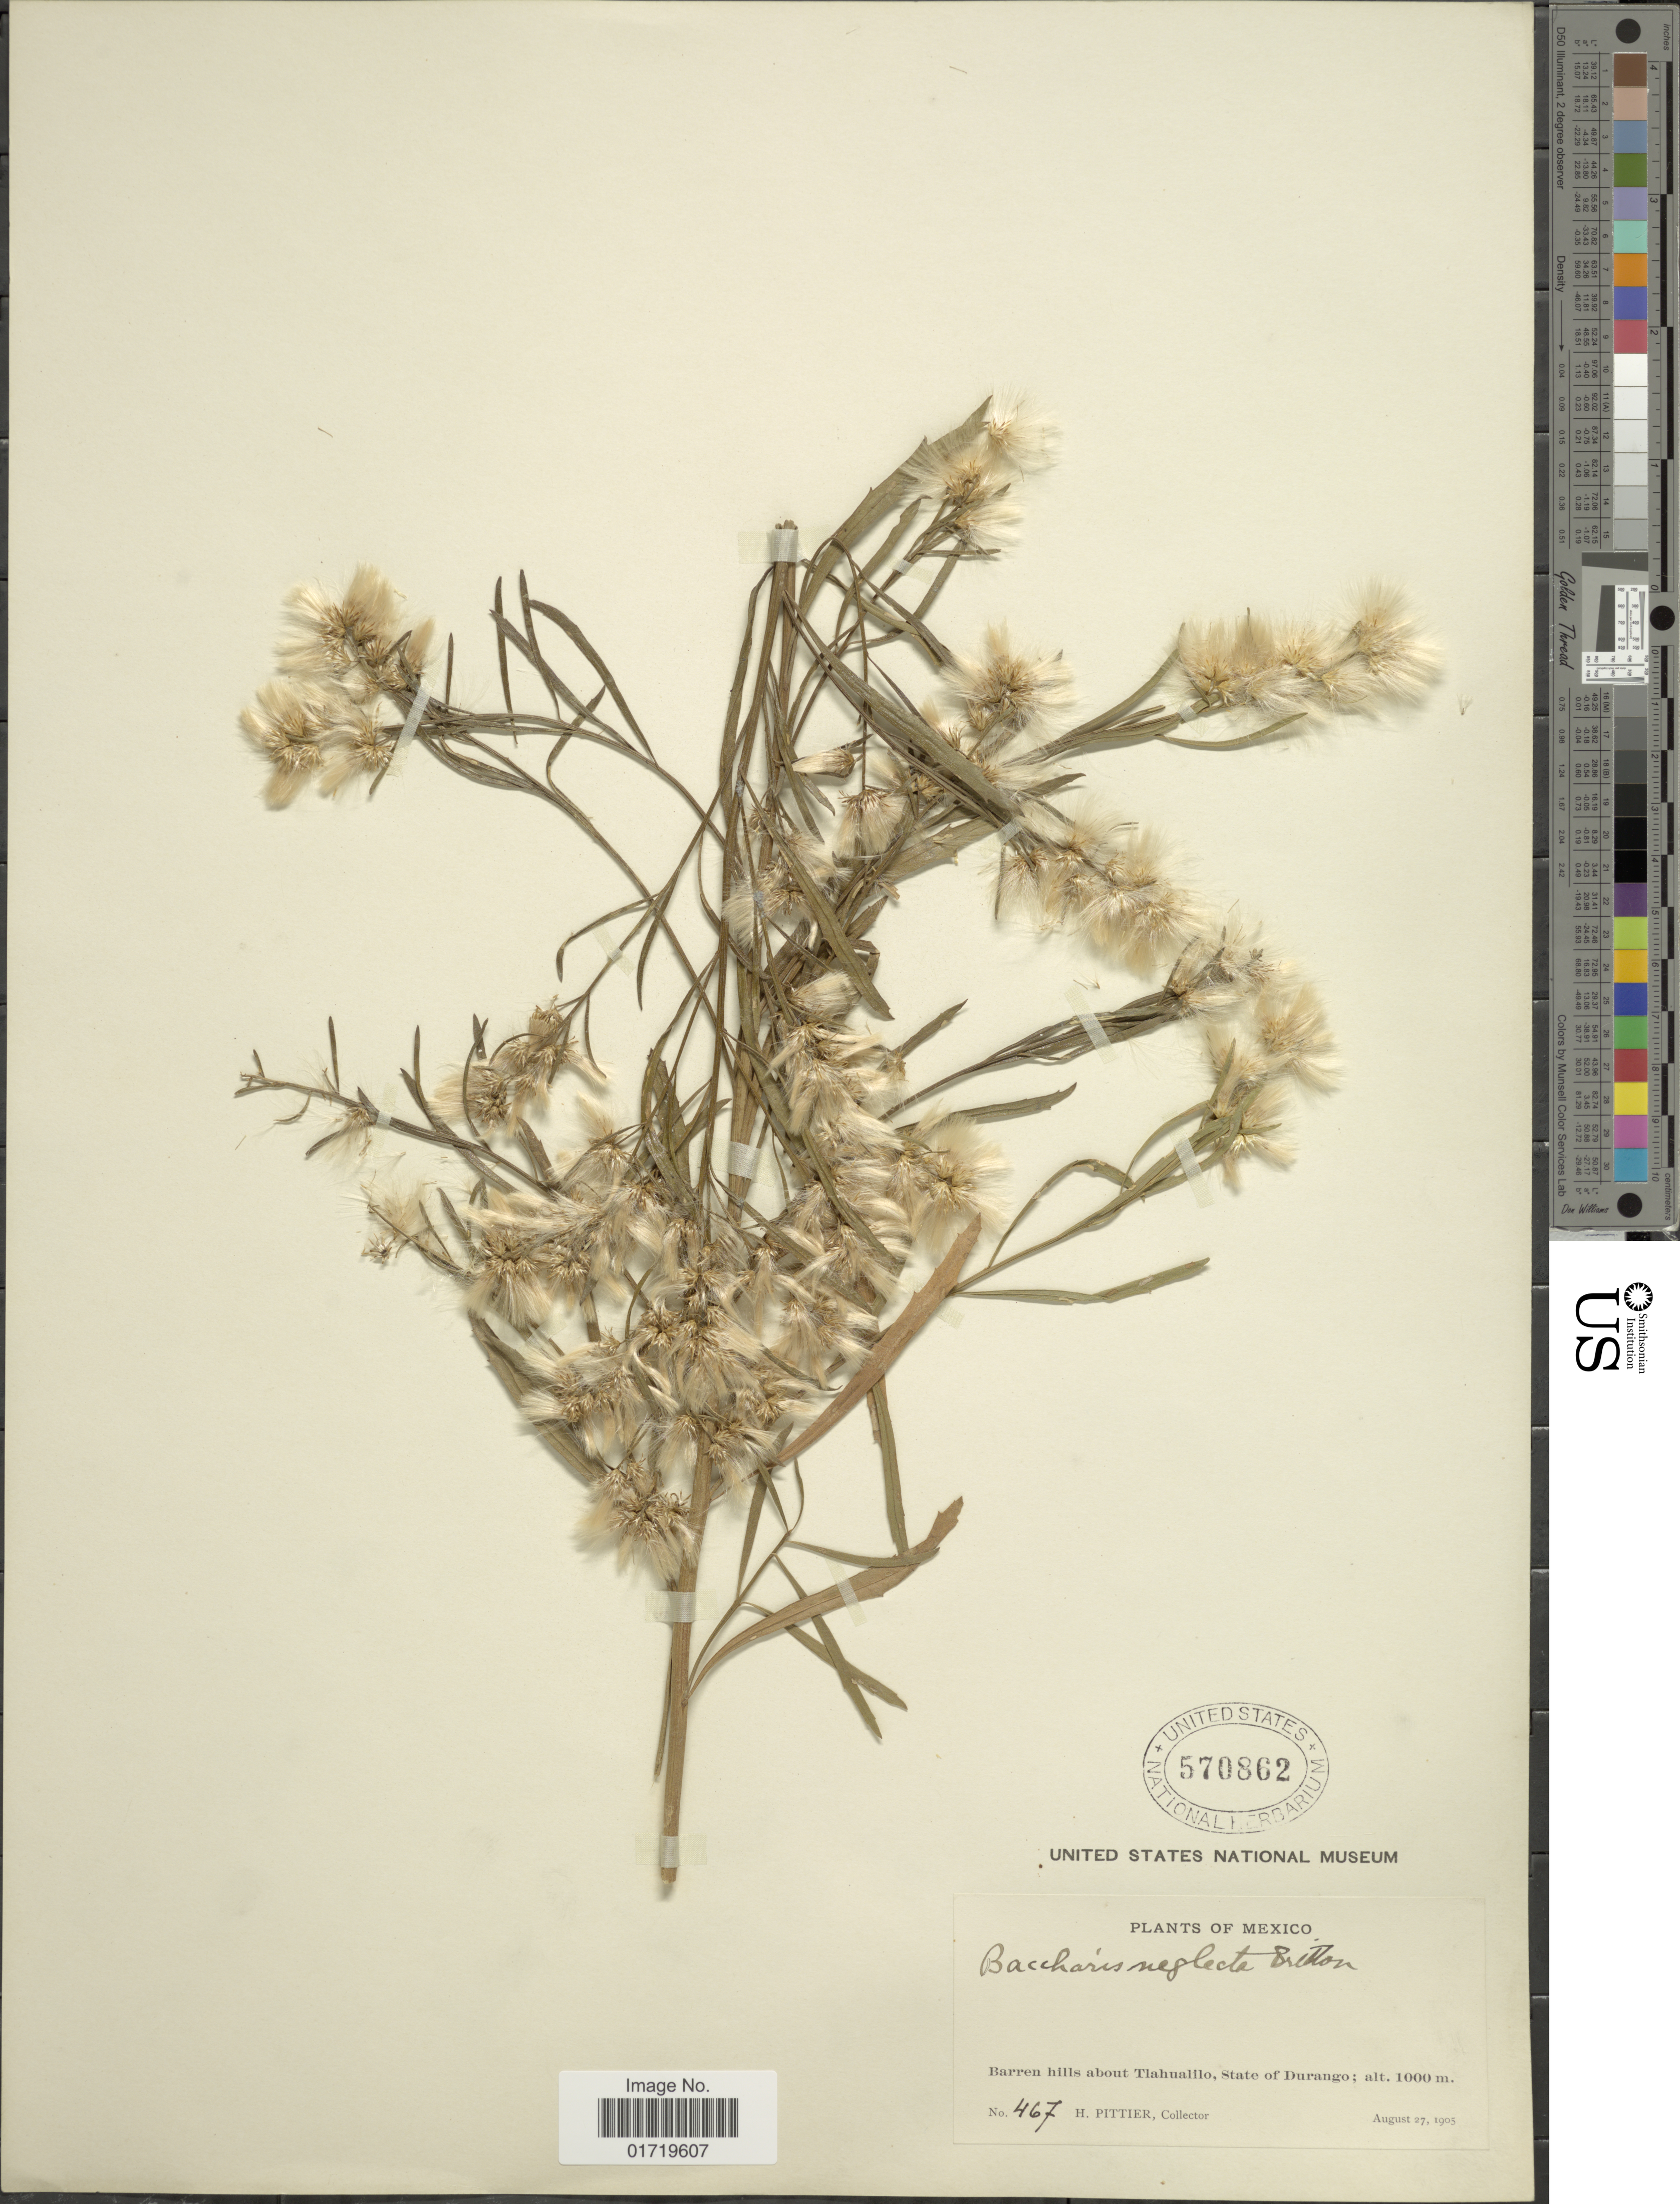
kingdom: Plantae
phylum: Tracheophyta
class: Magnoliopsida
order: Asterales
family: Asteraceae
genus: Baccharis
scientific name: Baccharis neglecta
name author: Britton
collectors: H. F. Pittier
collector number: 467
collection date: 1905-08-27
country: Mexico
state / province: Durango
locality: Barren hills about Tlahualillo, State of Durango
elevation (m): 1000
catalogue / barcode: US 570862